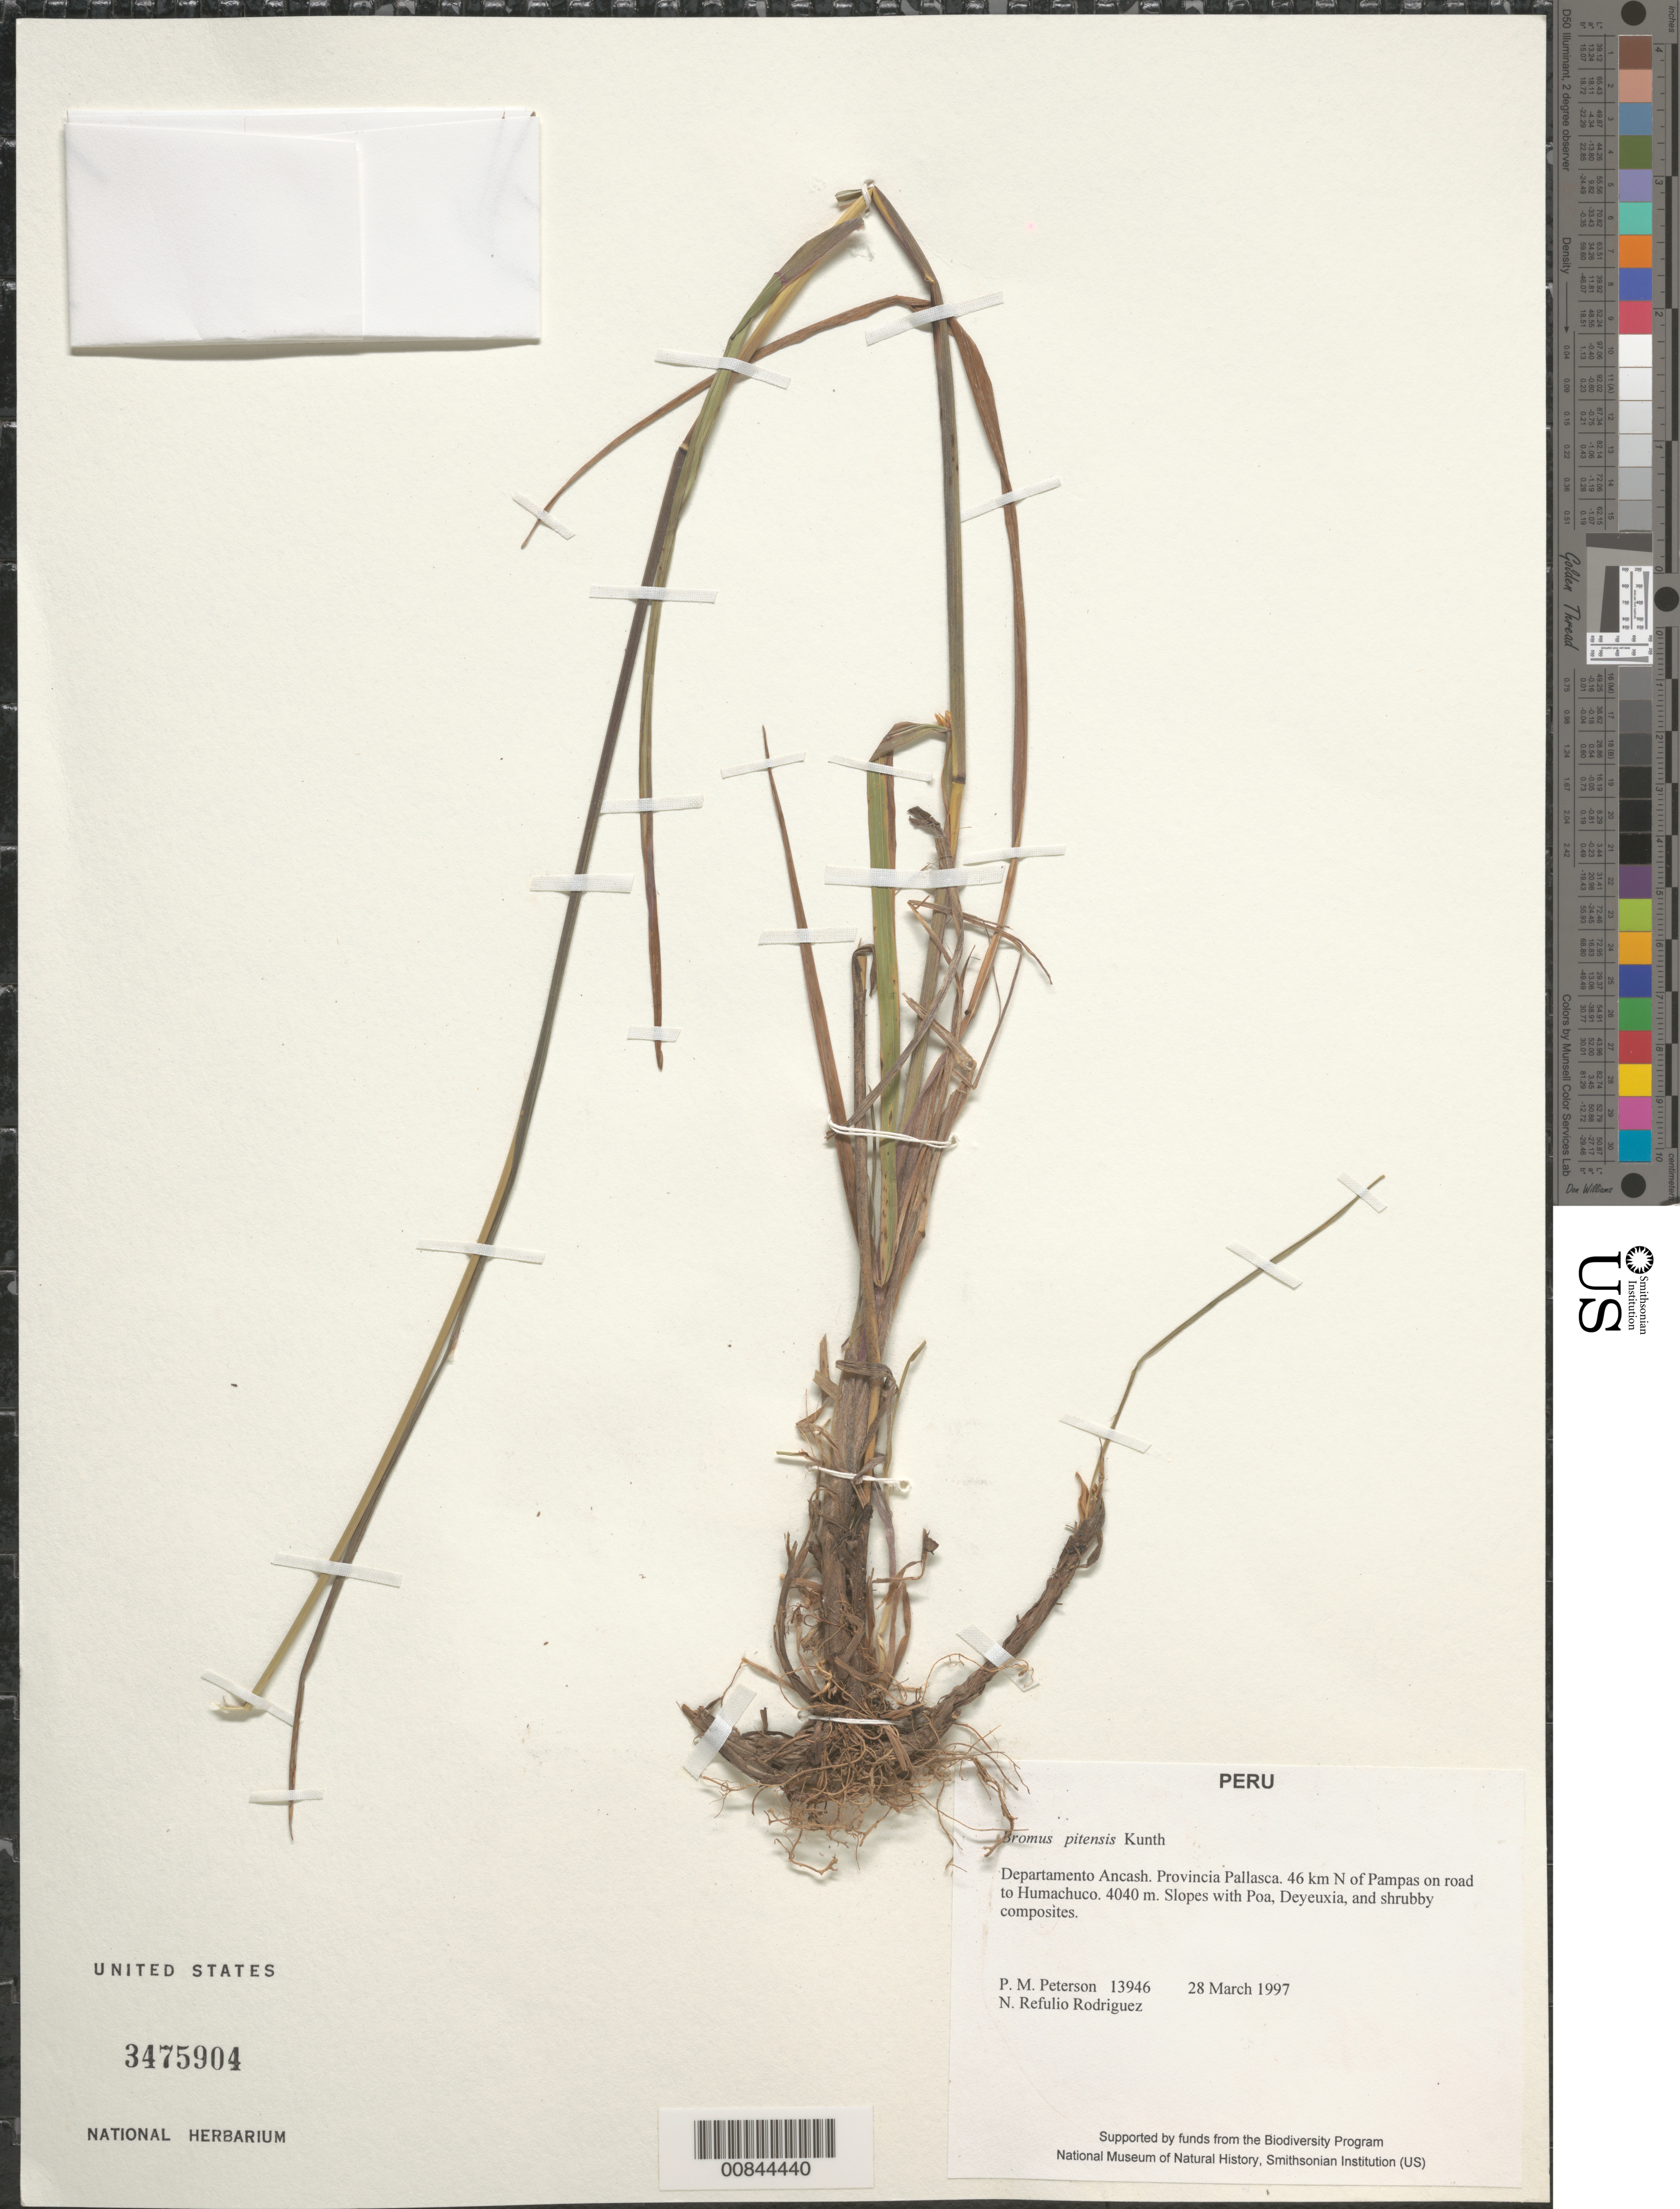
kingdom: Plantae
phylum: Tracheophyta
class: Liliopsida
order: Poales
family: Poaceae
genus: Bromus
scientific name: Bromus pitensis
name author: Kunth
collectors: P. M. Peterson & N. Refulio-Rodríguez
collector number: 13946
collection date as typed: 28 Mar 1997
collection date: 1997-03-28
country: Peru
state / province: Ancash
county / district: Pallasca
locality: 46 km N of Pampas on road to Humachuco.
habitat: Slopes with Poa, Deyeuxia, and shruby composites.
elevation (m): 4040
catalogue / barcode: US 3475904